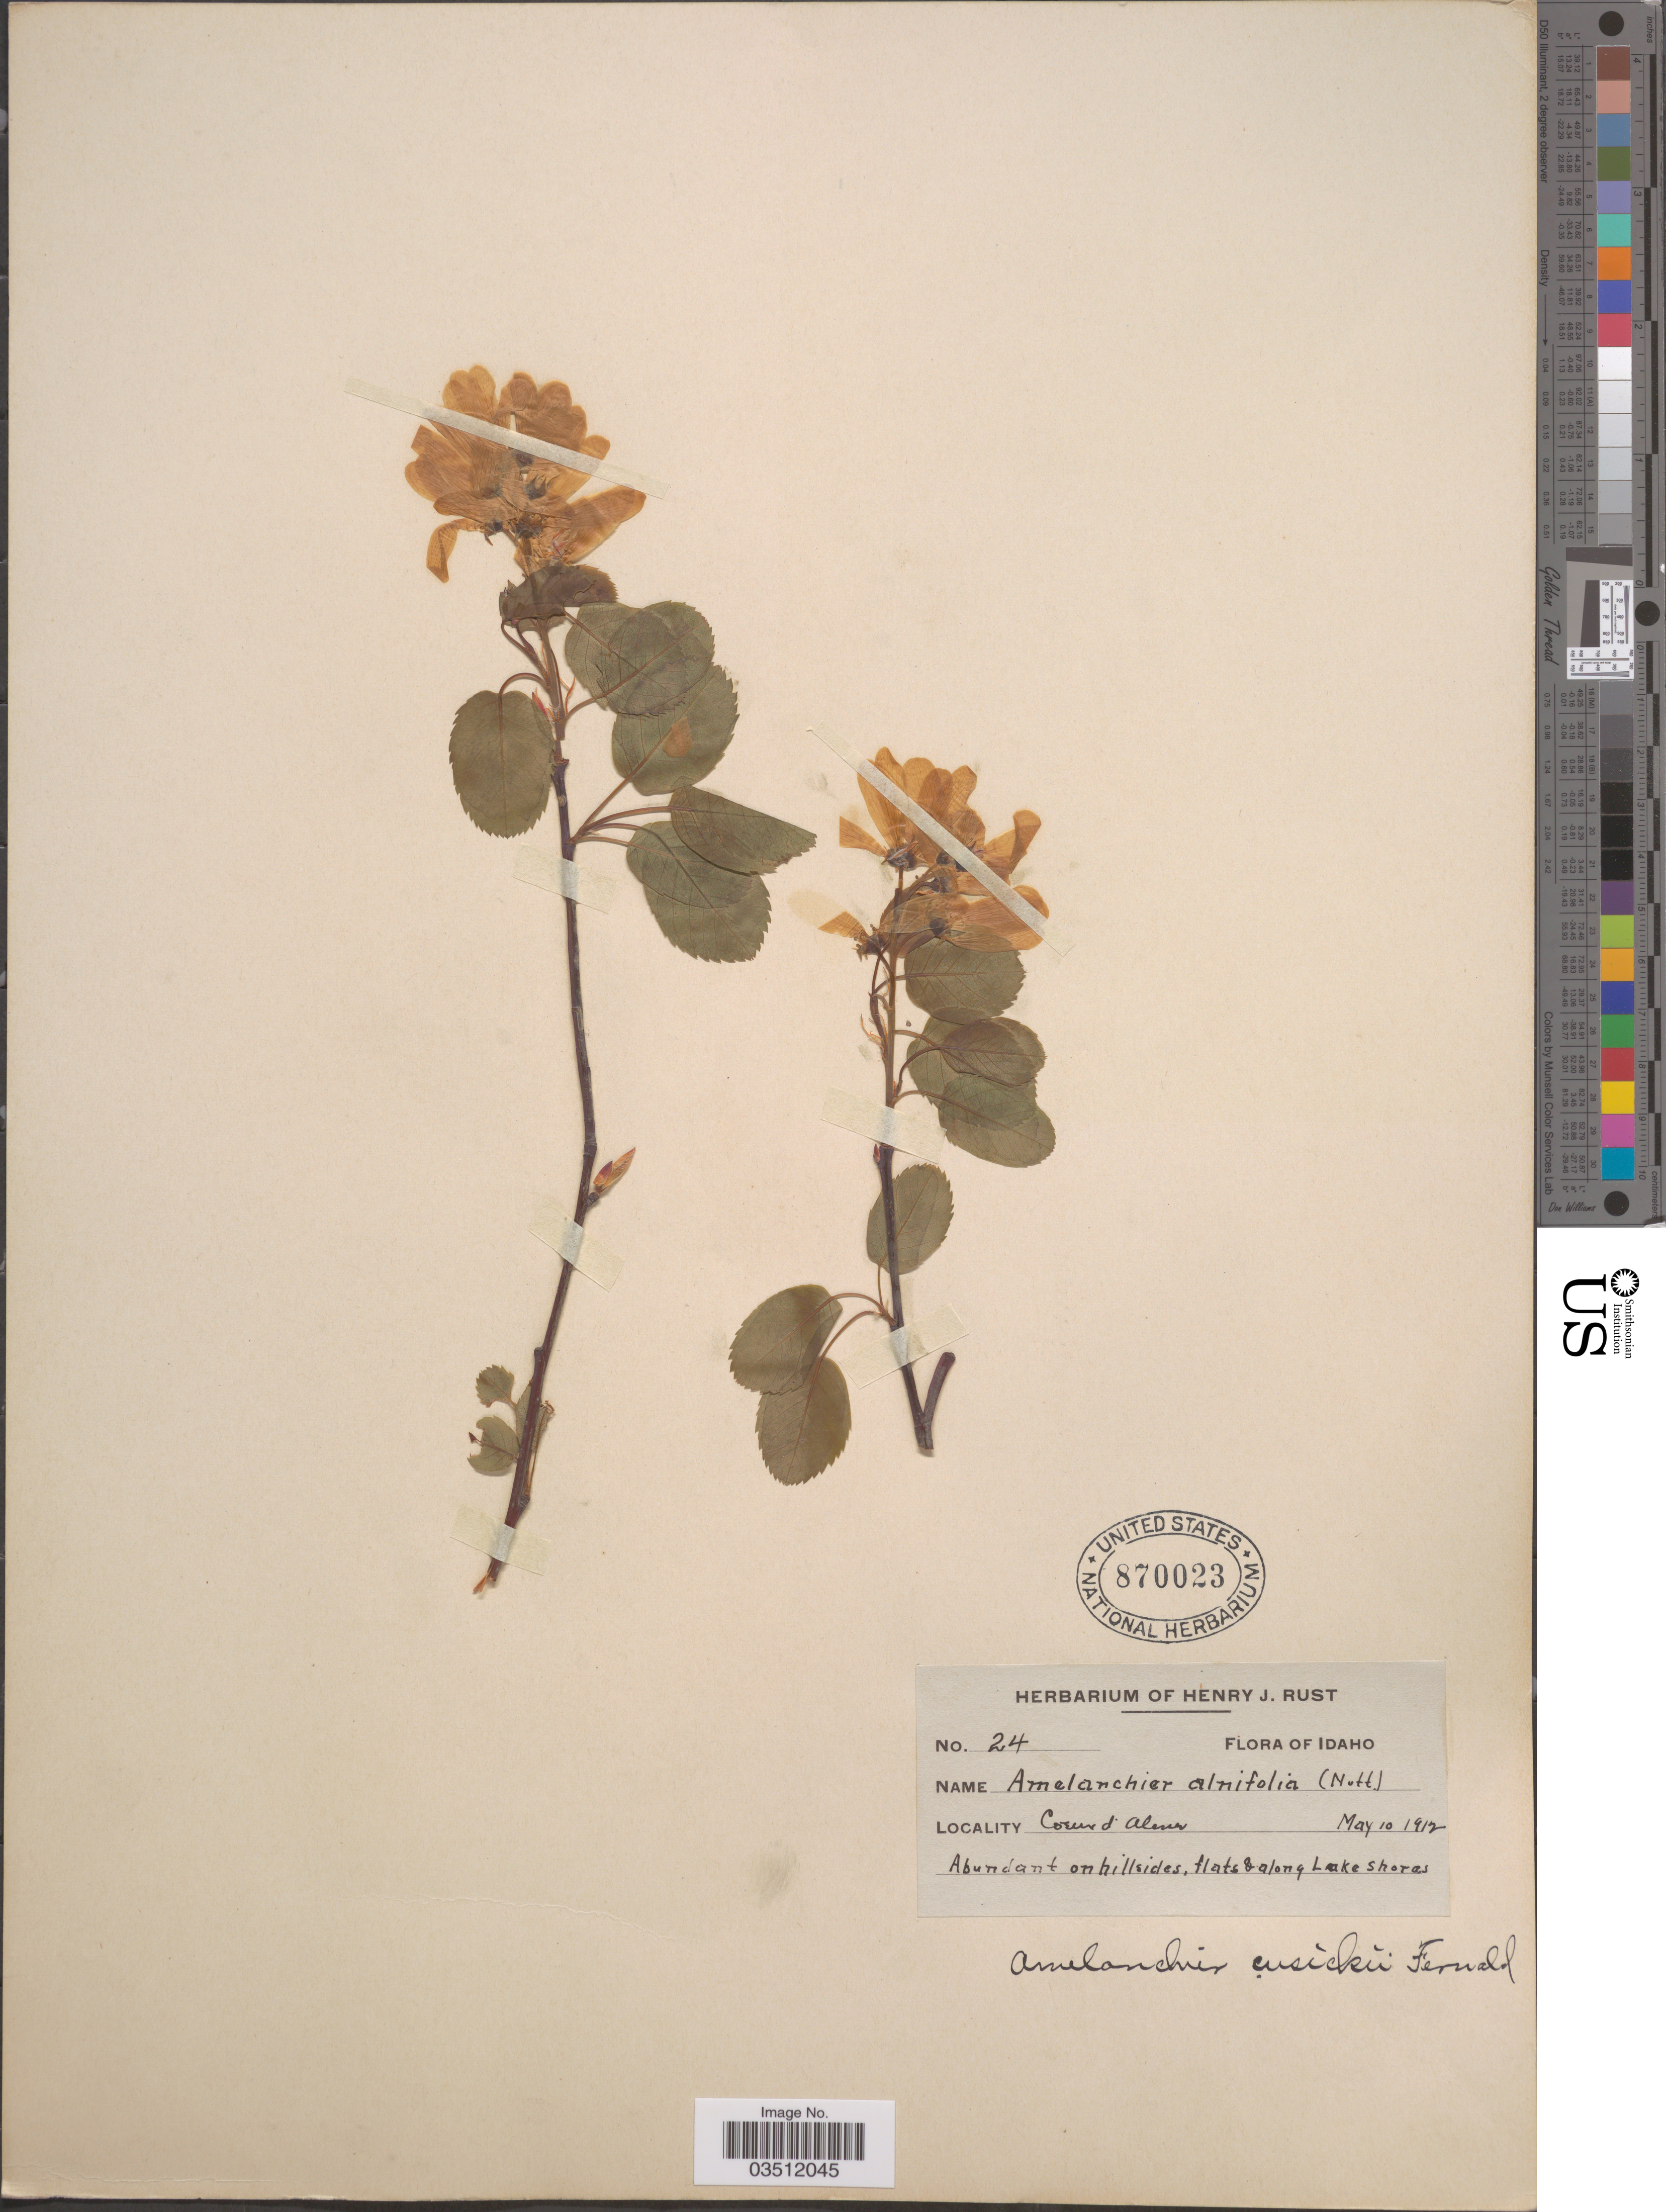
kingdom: Plantae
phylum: Tracheophyta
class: Magnoliopsida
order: Rosales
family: Rosaceae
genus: Amelanchier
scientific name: Amelanchier cusickii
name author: Fernald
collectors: ex herb. Henry J. Rust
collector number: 24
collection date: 1912-05-10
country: United States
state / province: Idaho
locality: Coeur d' Alene. Abundant on hillsides, flats & along Lake Shores.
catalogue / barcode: US 870023